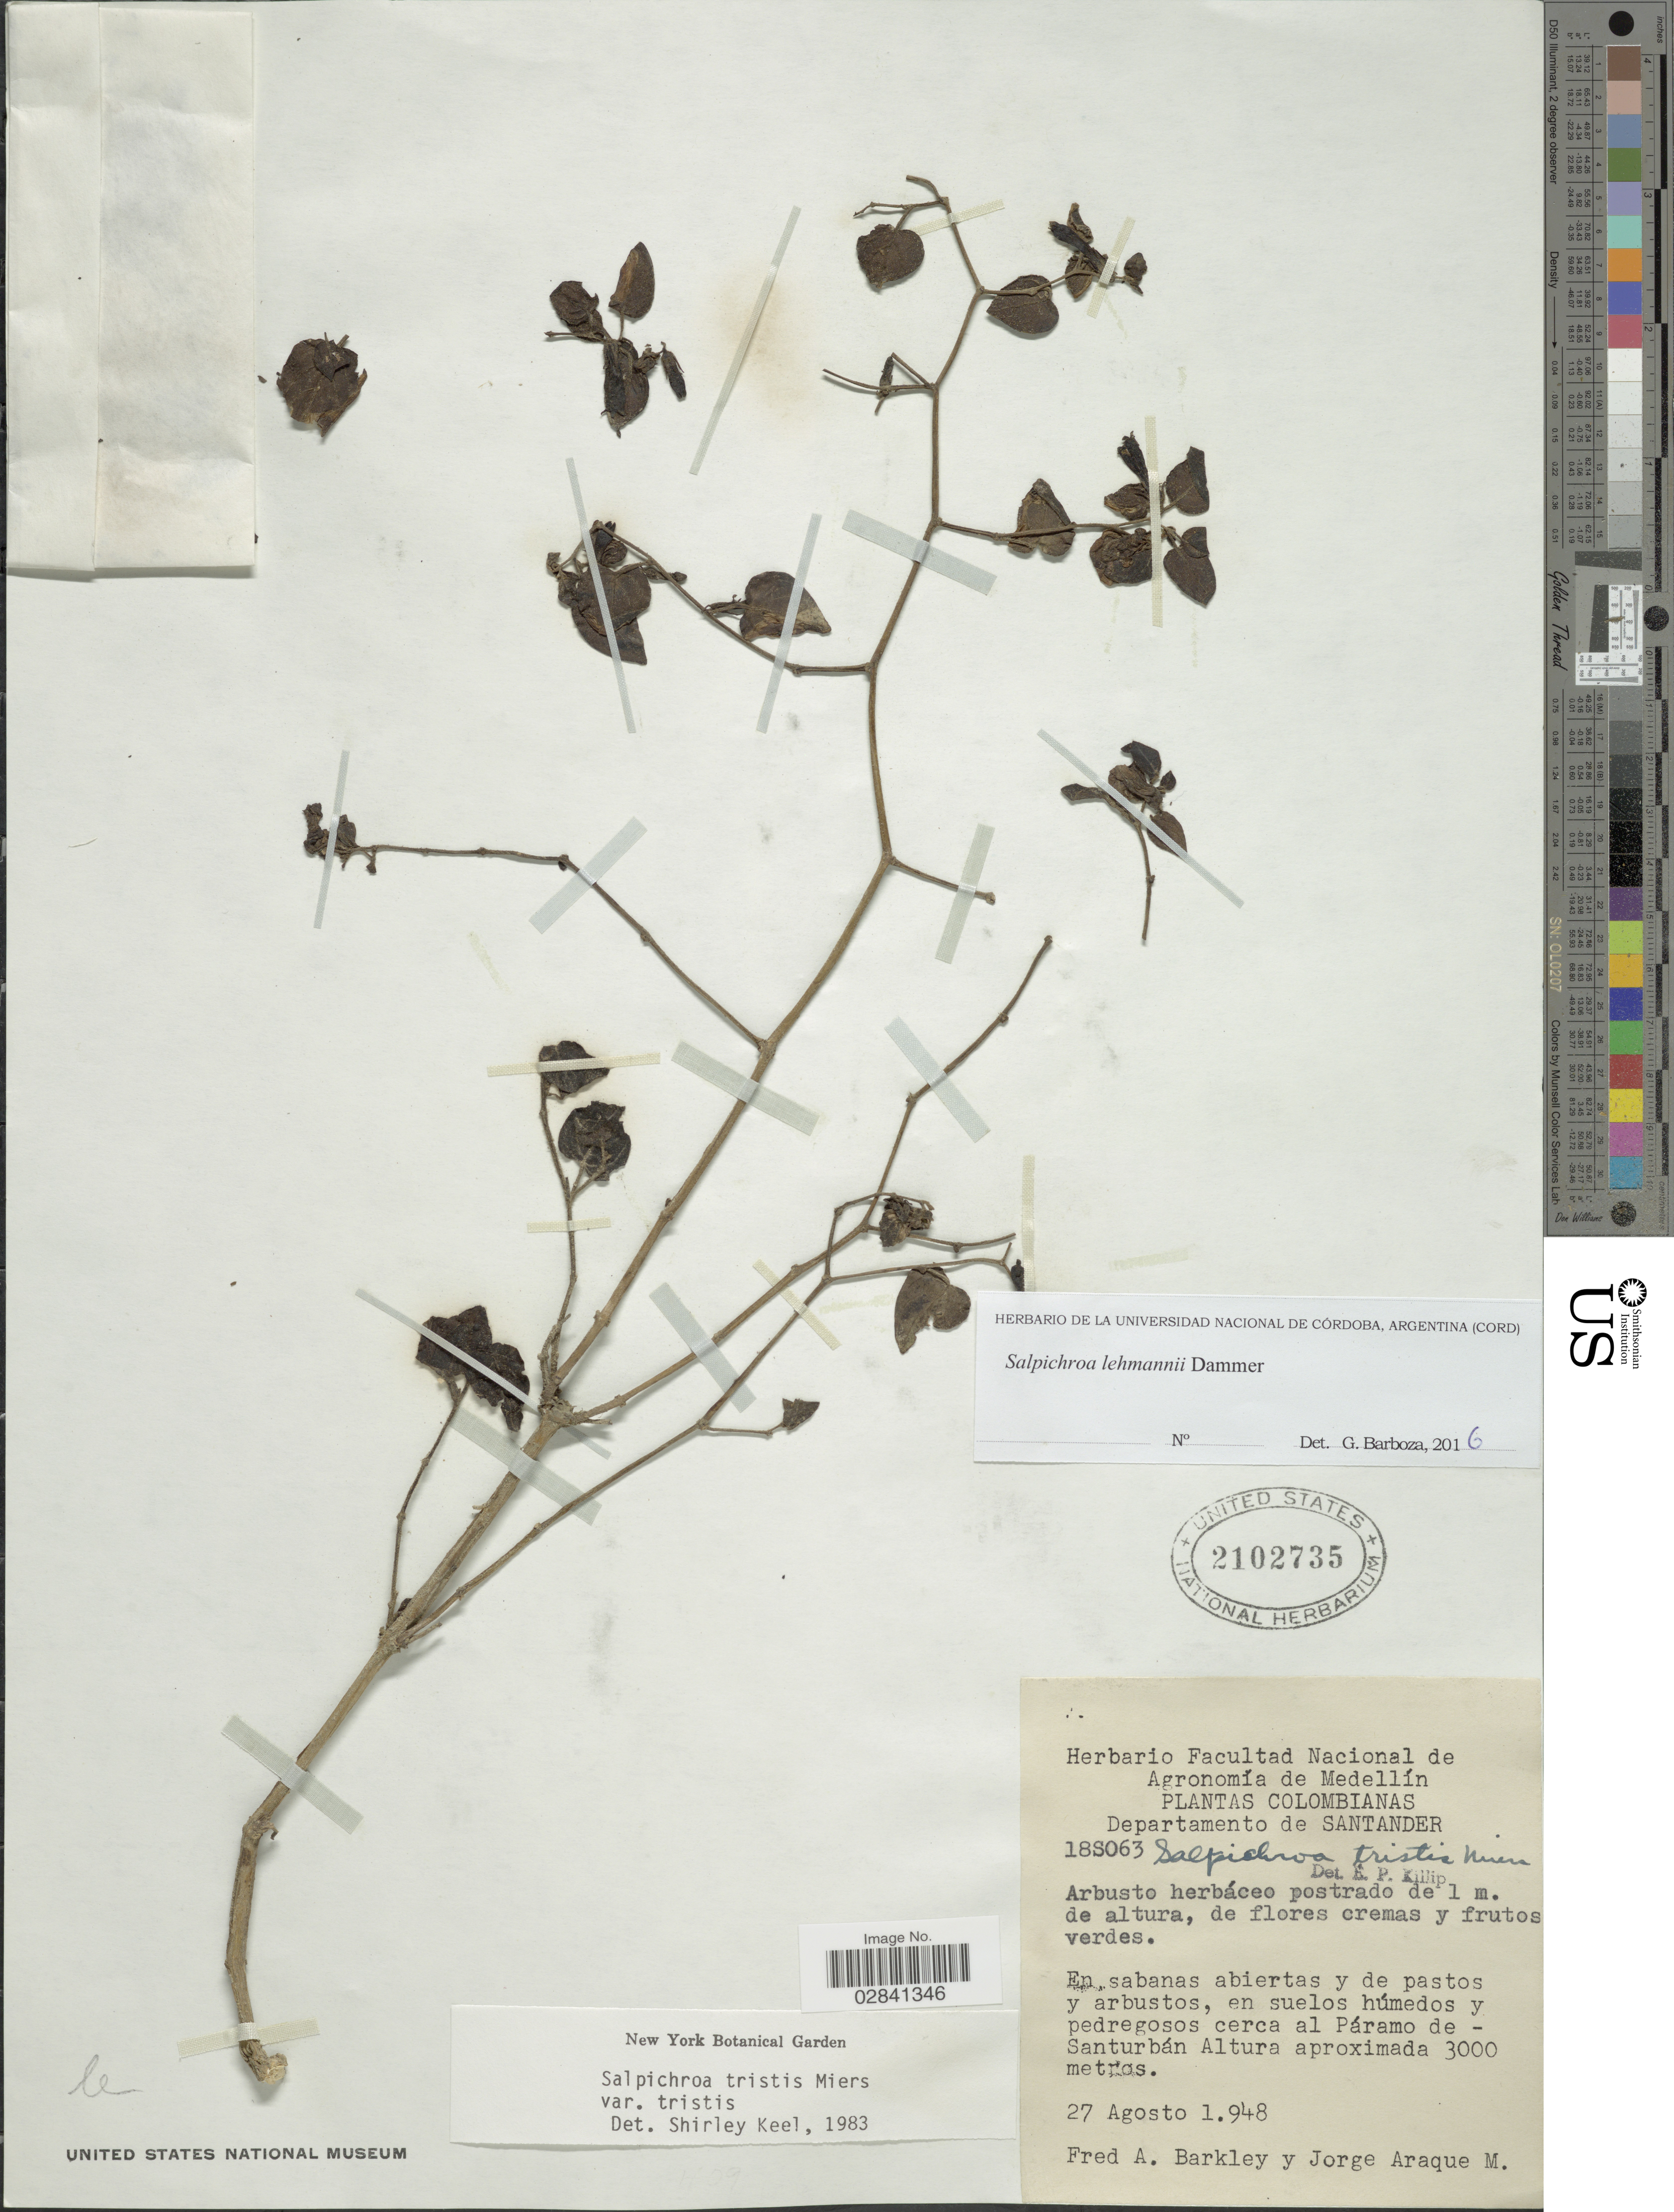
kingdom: Plantae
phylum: Tracheophyta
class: Magnoliopsida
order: Solanales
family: Solanaceae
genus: Salpichroa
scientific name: Salpichroa tristis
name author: Walp.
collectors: F. A. Barkley & J. Araque Molina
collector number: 18SO63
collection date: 1948-08-27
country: Colombia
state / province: Santander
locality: Departamento de Santander. En sabanas abiertas y de pastos y arbustos, en suelos húmedos y pedregosos cerca al Páramo de- Santurbán.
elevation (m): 3000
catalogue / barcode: US 2102735